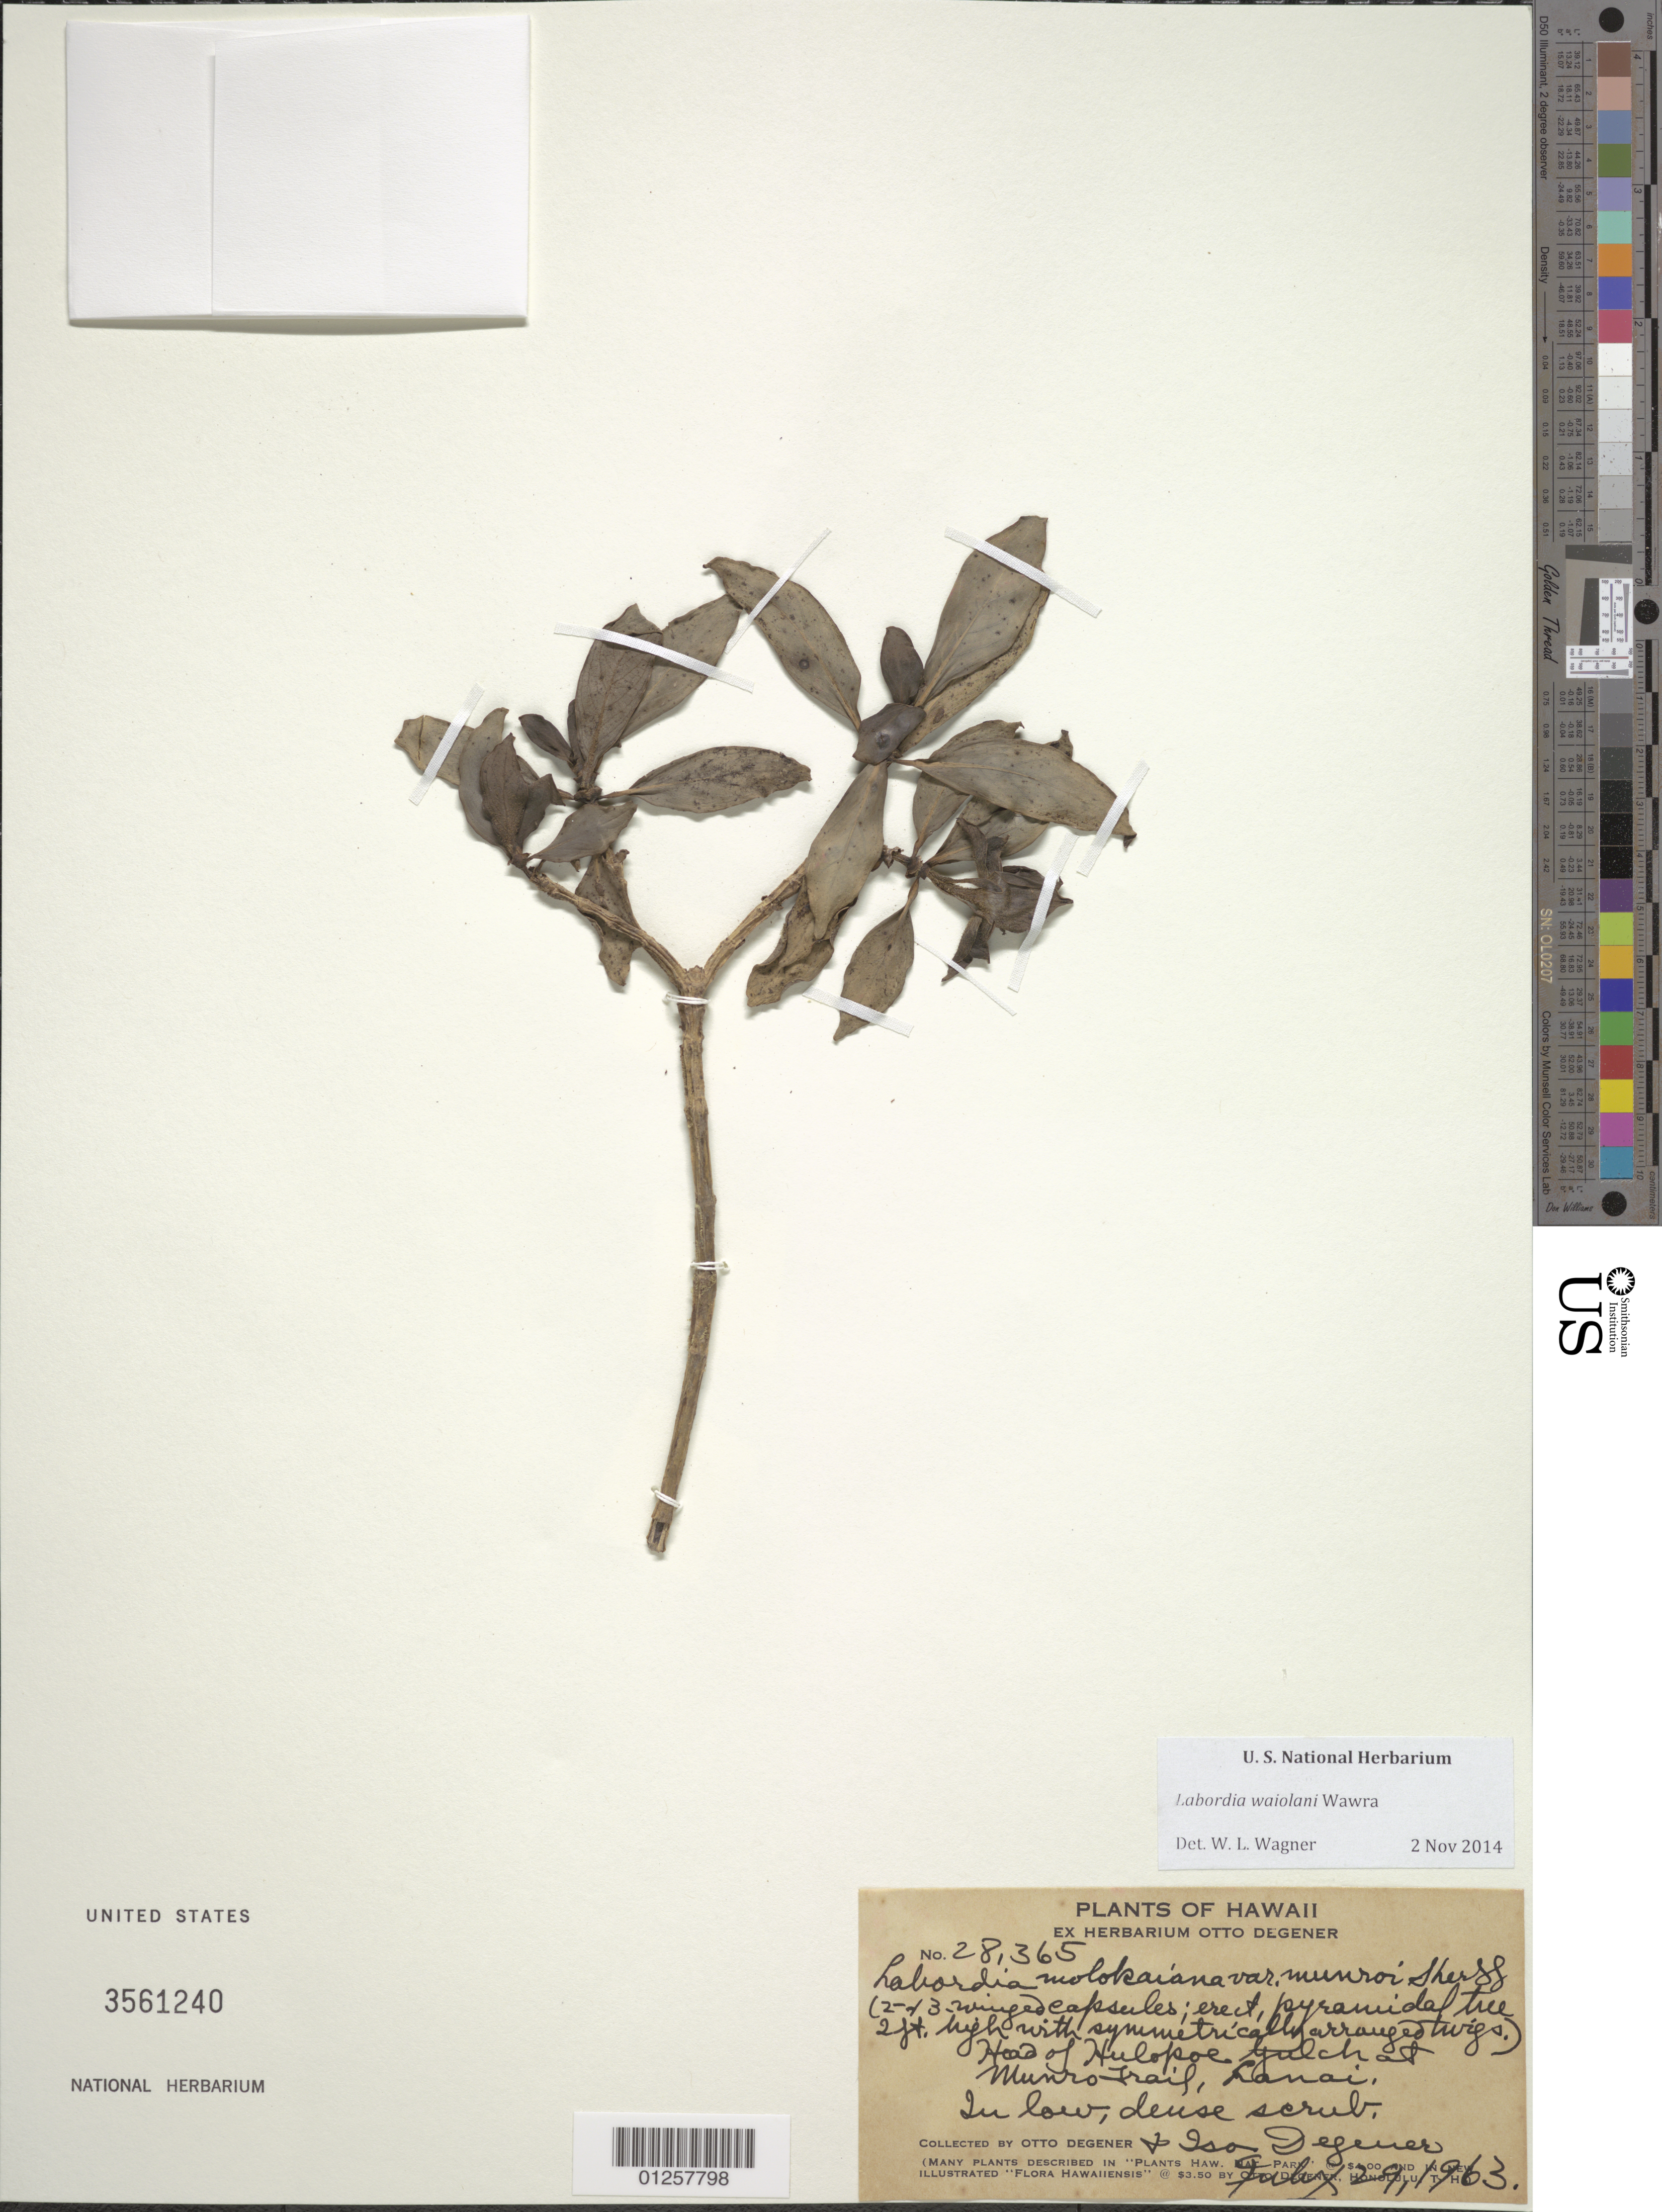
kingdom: Plantae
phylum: Tracheophyta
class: Magnoliopsida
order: Gentianales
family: Loganiaceae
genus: Geniostoma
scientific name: Geniostoma waiolani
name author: (Wawra) Byng & Christenh.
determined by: Wagner, W. L., (BOT), Smithsonian Institution - National Museum of Natural History (UNITED STATES)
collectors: O. Degener & I. Degener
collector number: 28365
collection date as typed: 29 Jul 1963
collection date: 1963-07-29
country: United States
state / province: Hawaii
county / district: Maui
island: Lana'i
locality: Head of Hulopoe Gulch at Munro Trail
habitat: In low dense scrub.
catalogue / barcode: US 3561240